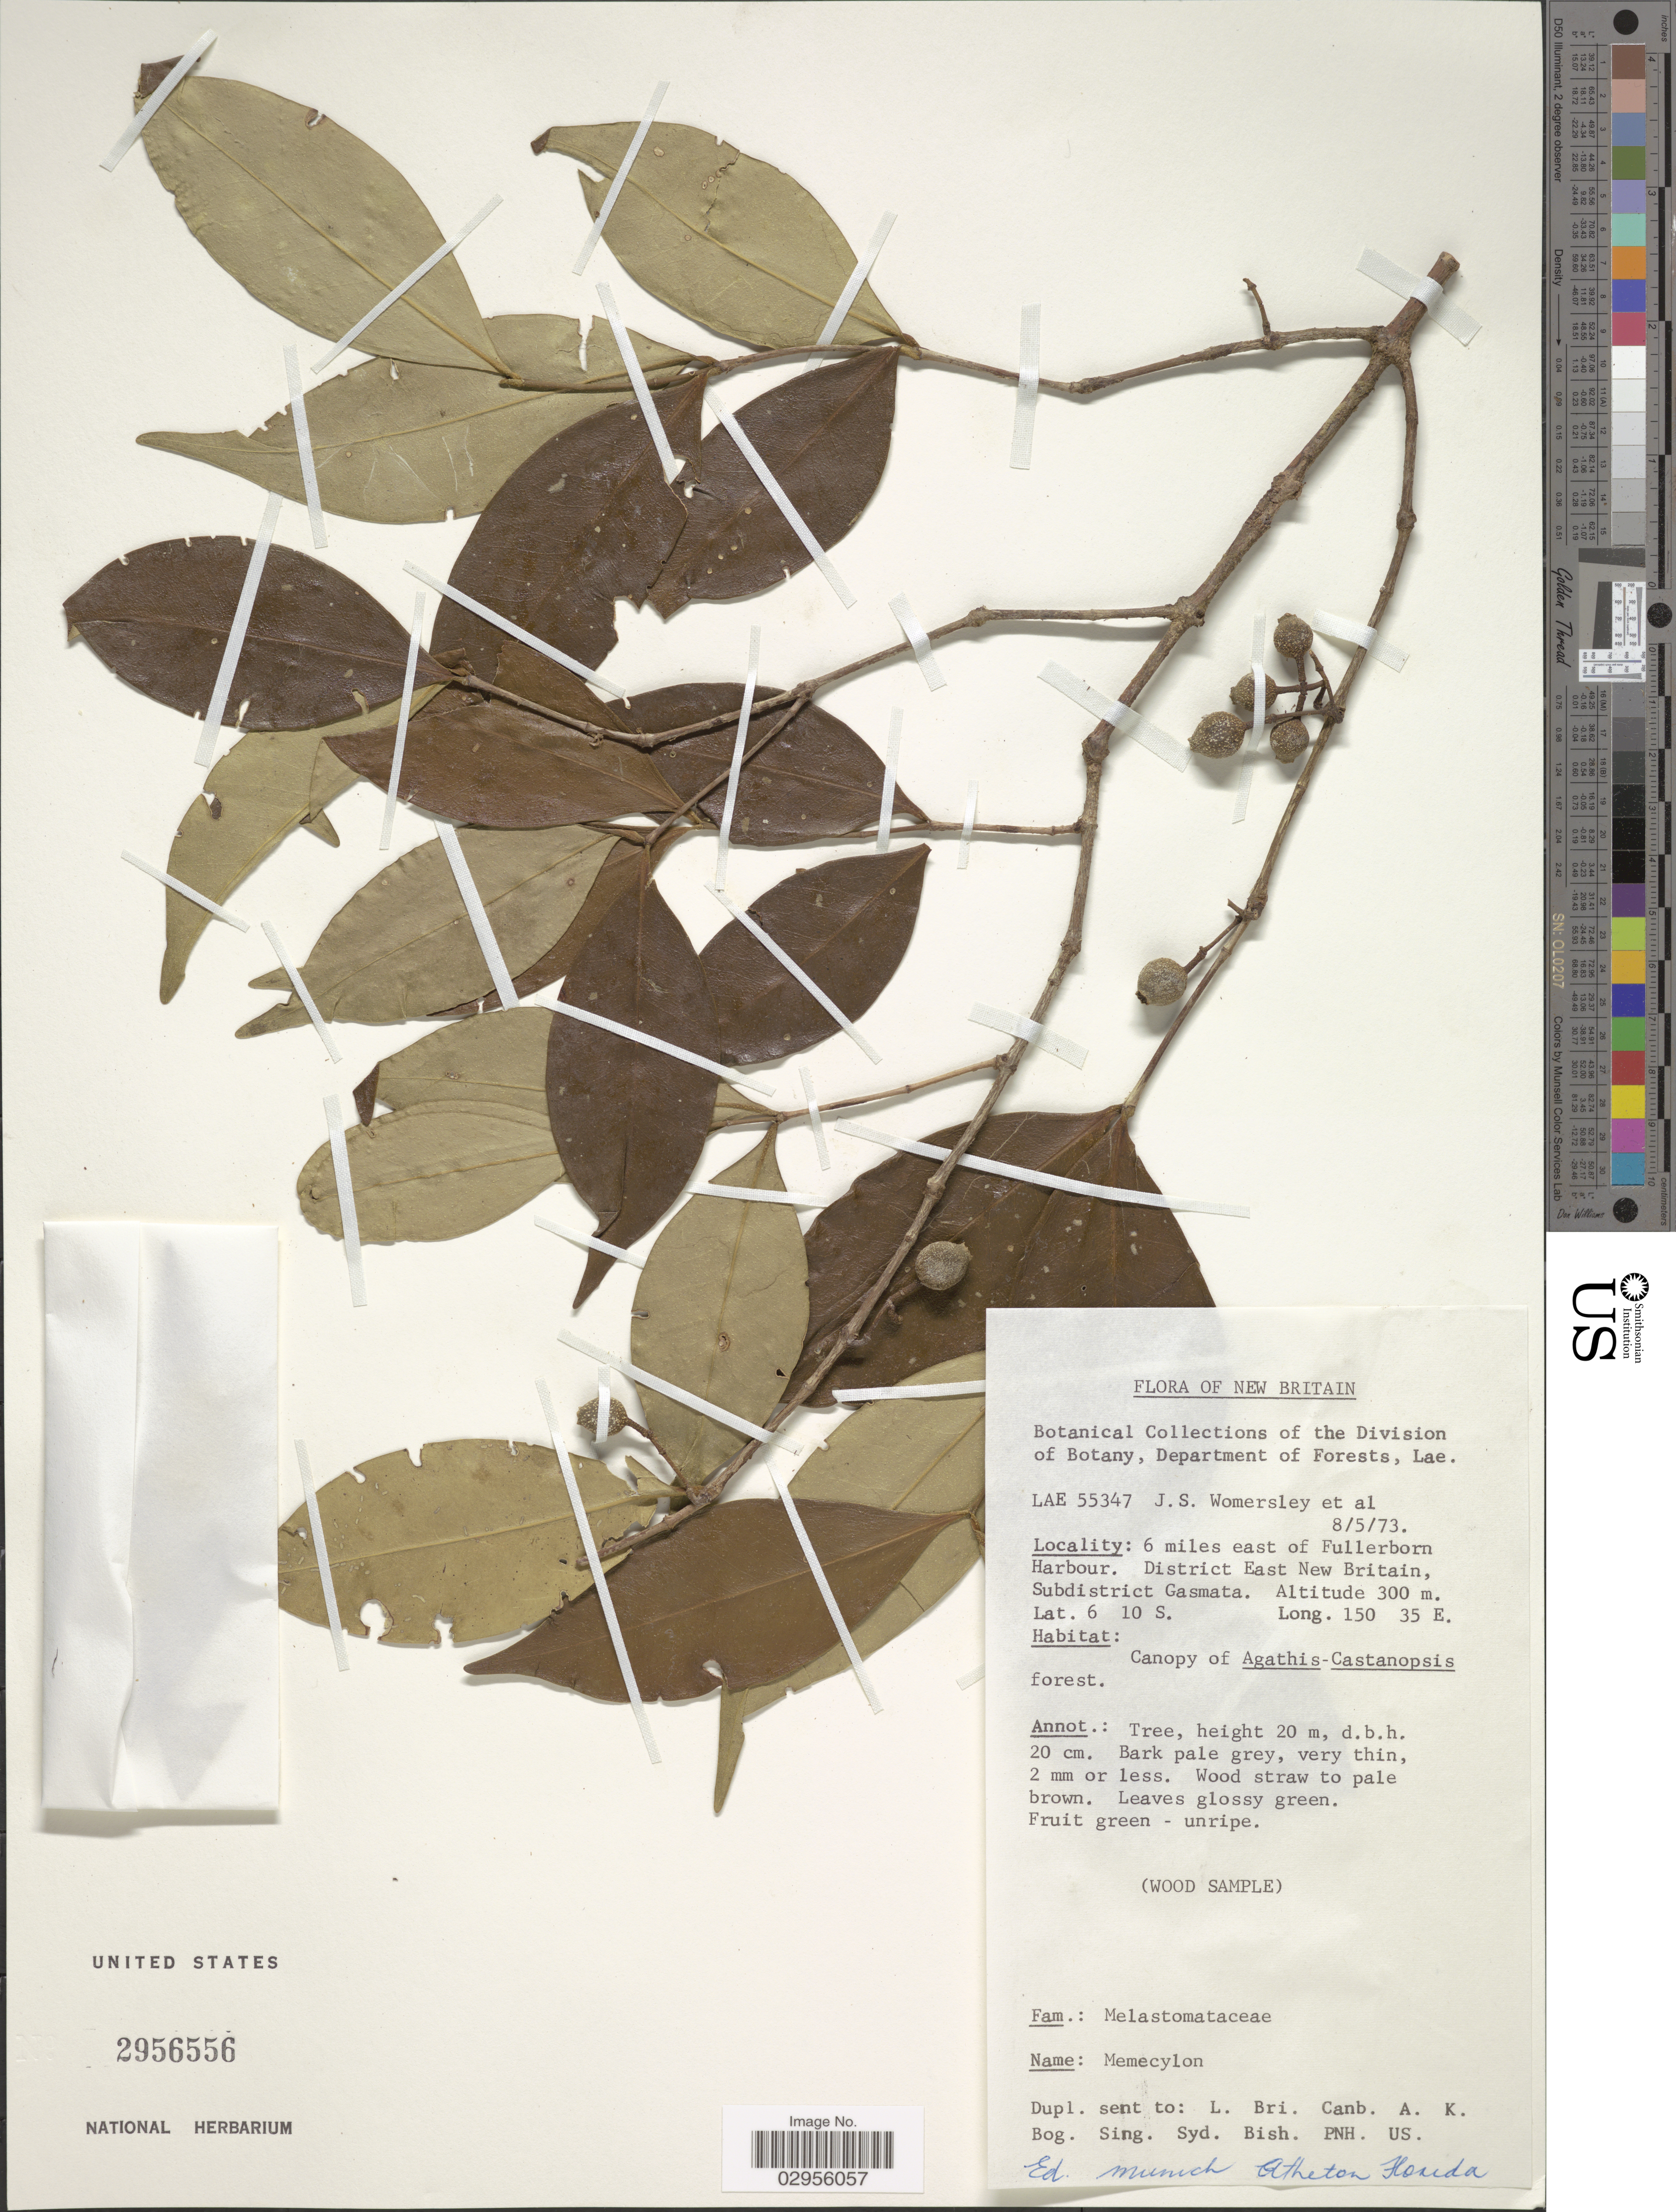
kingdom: Plantae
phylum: Tracheophyta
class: Magnoliopsida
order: Myrtales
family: Melastomataceae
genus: Memecylon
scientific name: Memecylon sp.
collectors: J. S. Womersley & et al.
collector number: LAE 55347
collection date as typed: Transcribed d/m/y: 8/5/73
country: Papua New Guinea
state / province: East New Britain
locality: New Britain. 6 miles east of Fullerborn Harbour. District East New Britain, Subdistrict Gasmata.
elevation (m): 300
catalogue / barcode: US 2956556